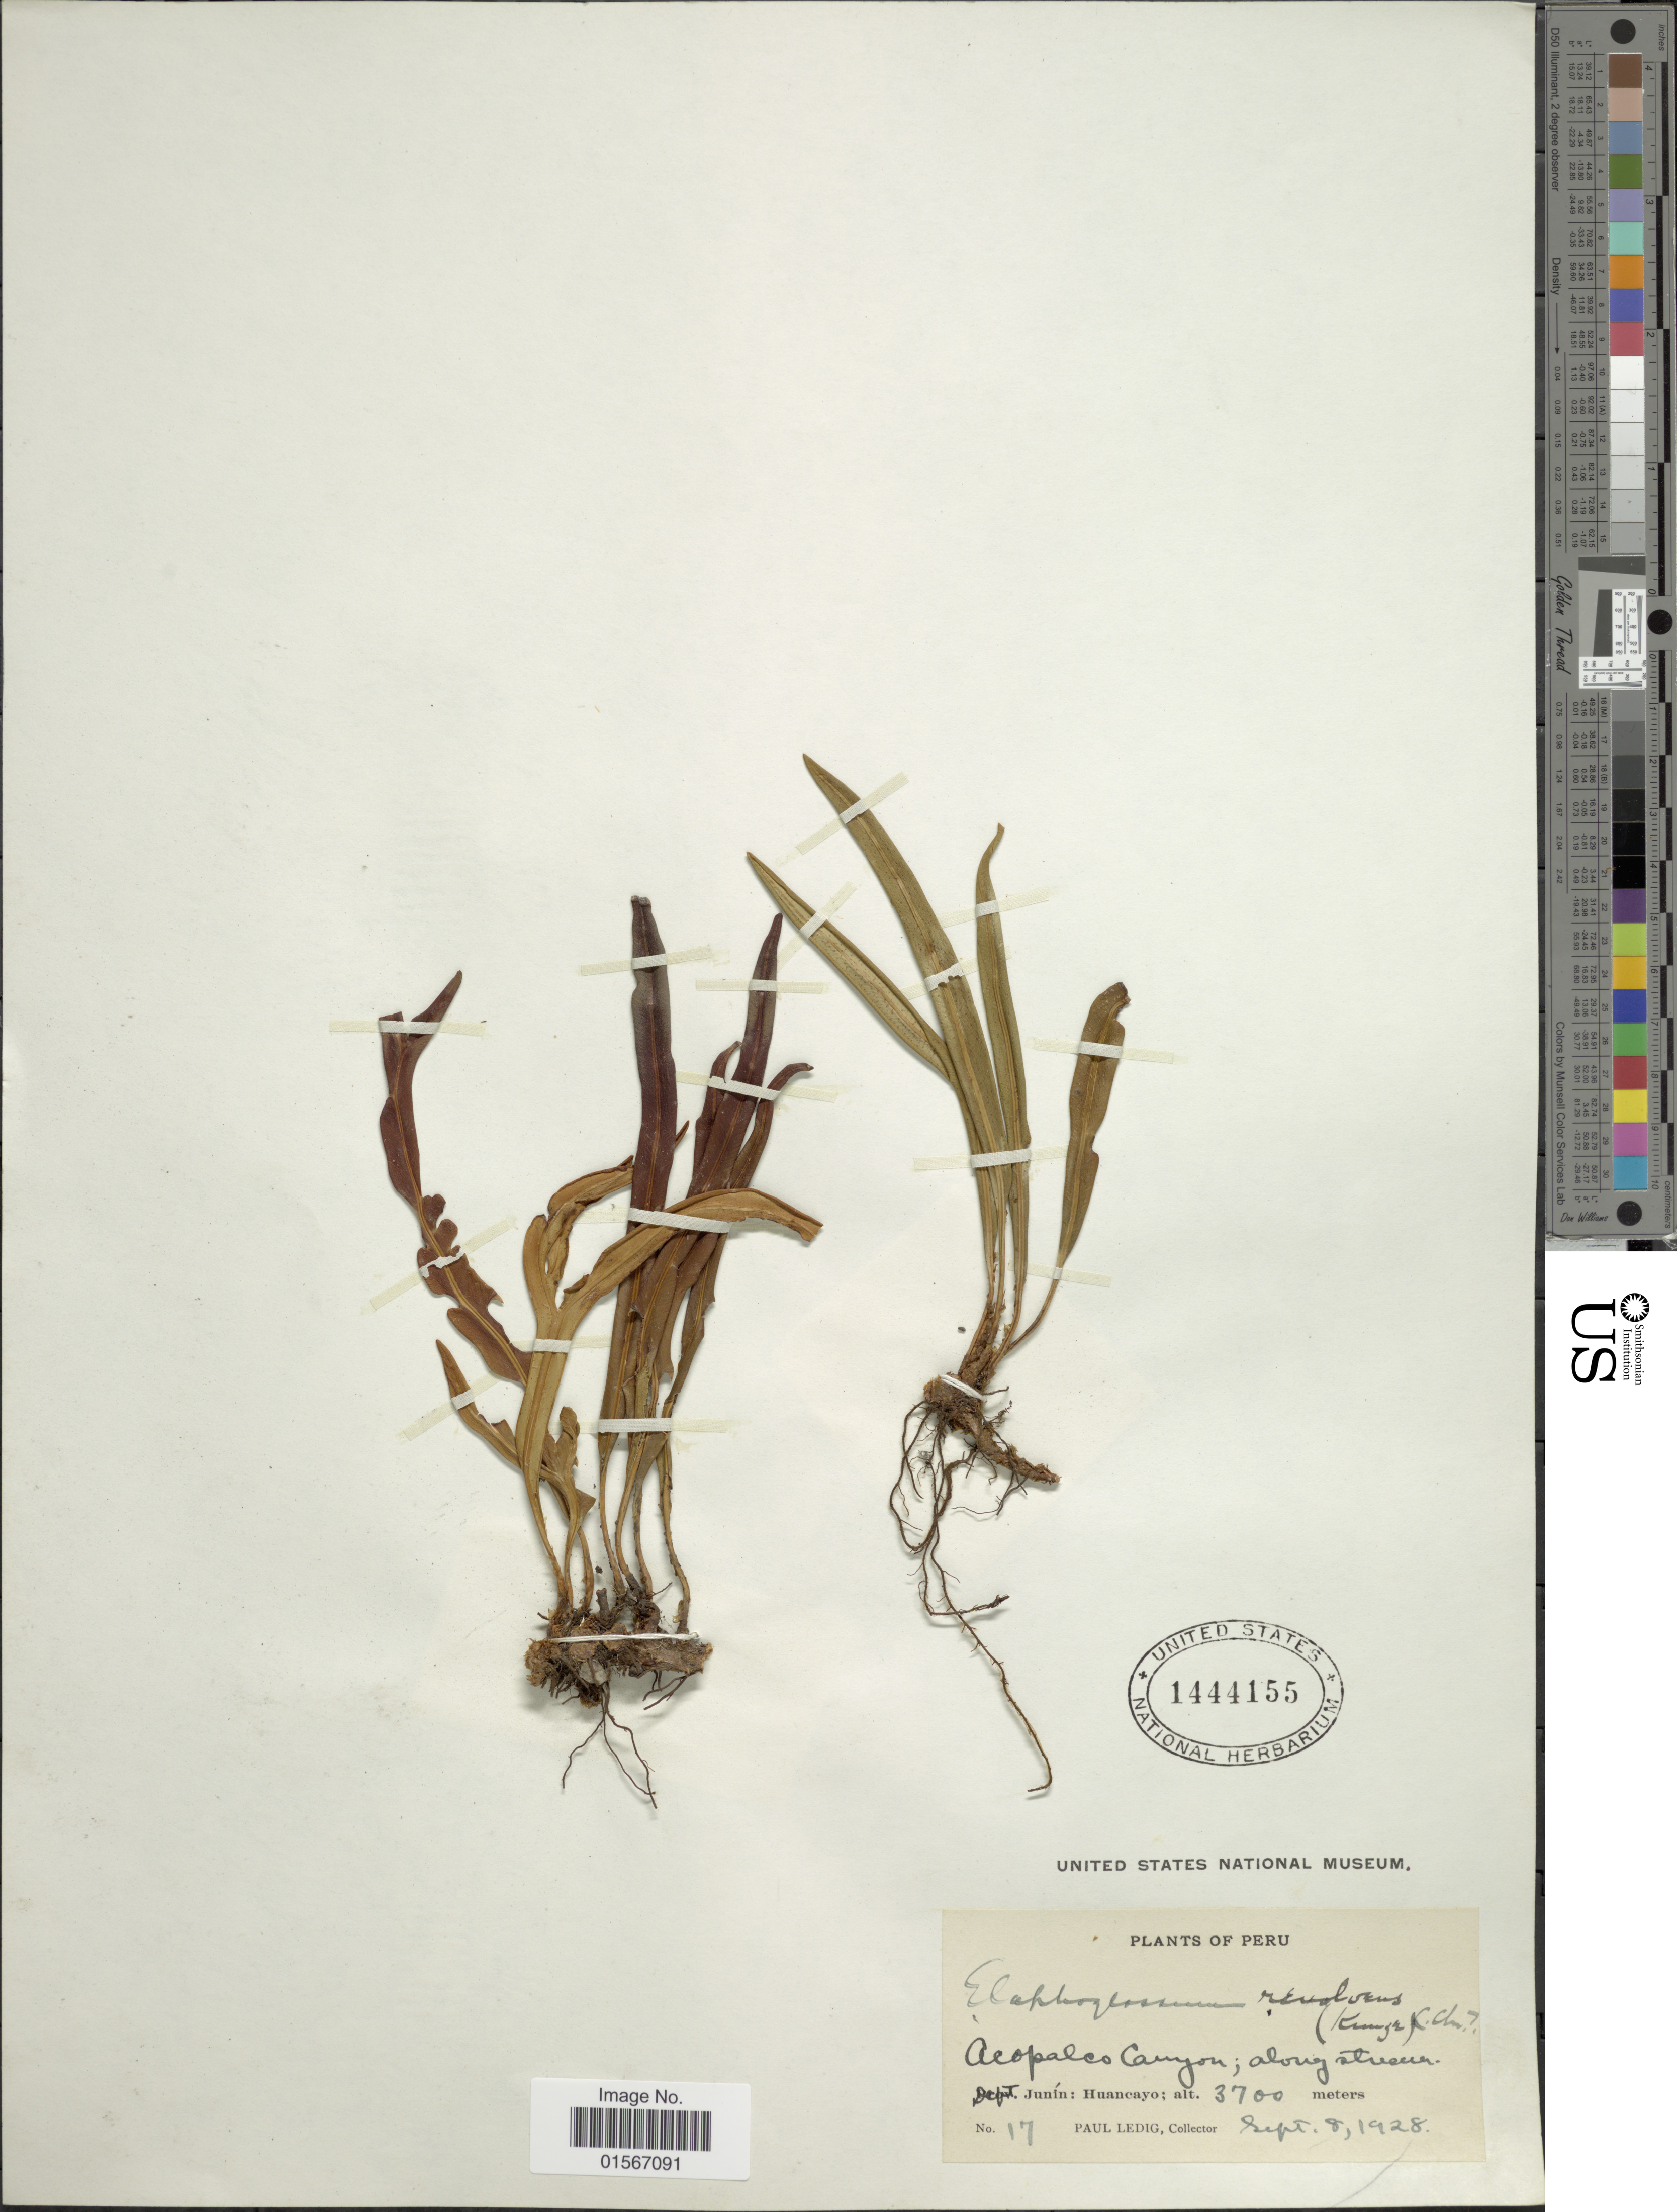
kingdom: Plantae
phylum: Tracheophyta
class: Polypodiopsida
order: Polypodiales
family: Dryopteridaceae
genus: Elaphoglossum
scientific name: Elaphoglossum minutum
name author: (Pohl ex Fée) T. Moore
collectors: P. Ledig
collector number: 17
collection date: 1928-09-08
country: Peru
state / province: Junín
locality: Acopalco Canyon; along stream, Dept. Junín: Huancayo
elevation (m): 3700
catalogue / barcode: US 1444155